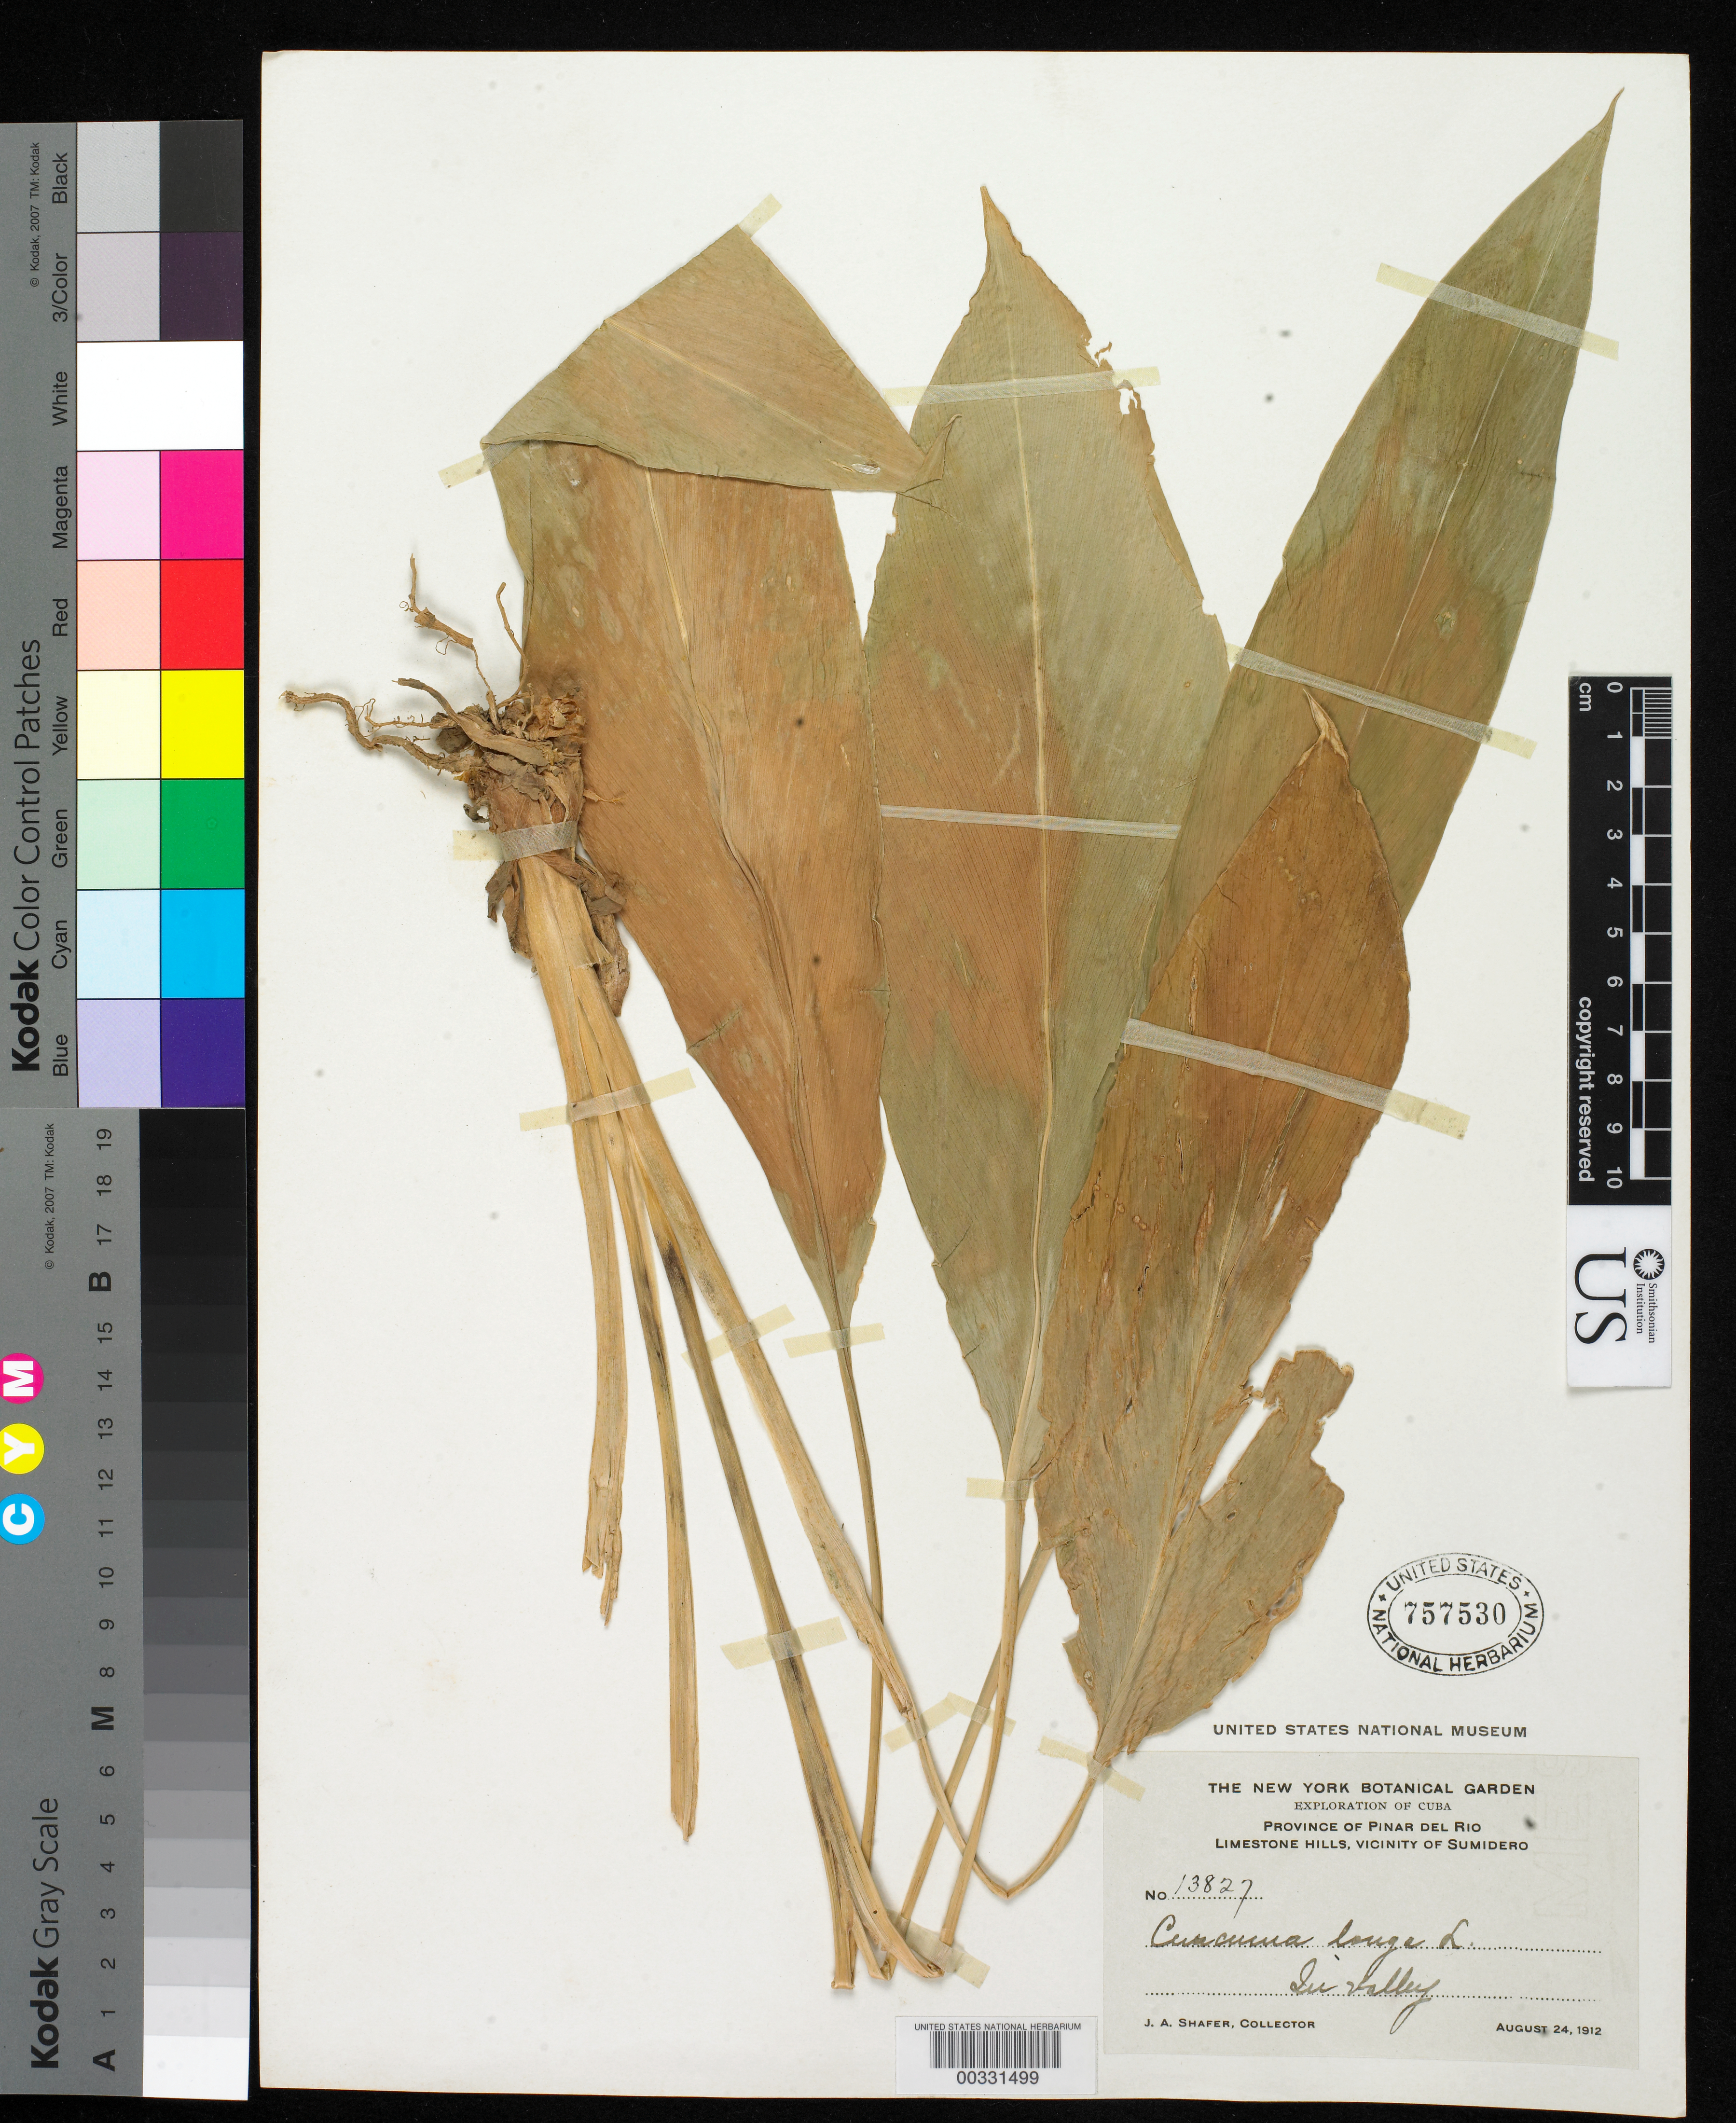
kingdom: Plantae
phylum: Tracheophyta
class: Liliopsida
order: Zingiberales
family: Zingiberaceae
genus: Curcuma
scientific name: Curcuma longa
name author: L.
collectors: J. A. Shafer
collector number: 13827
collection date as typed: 24 Aug 1912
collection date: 1912-08-24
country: Cuba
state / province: Pinar del Río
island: Greater Antilles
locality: Limestone hills, vicinity of sumidero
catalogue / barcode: US 757530